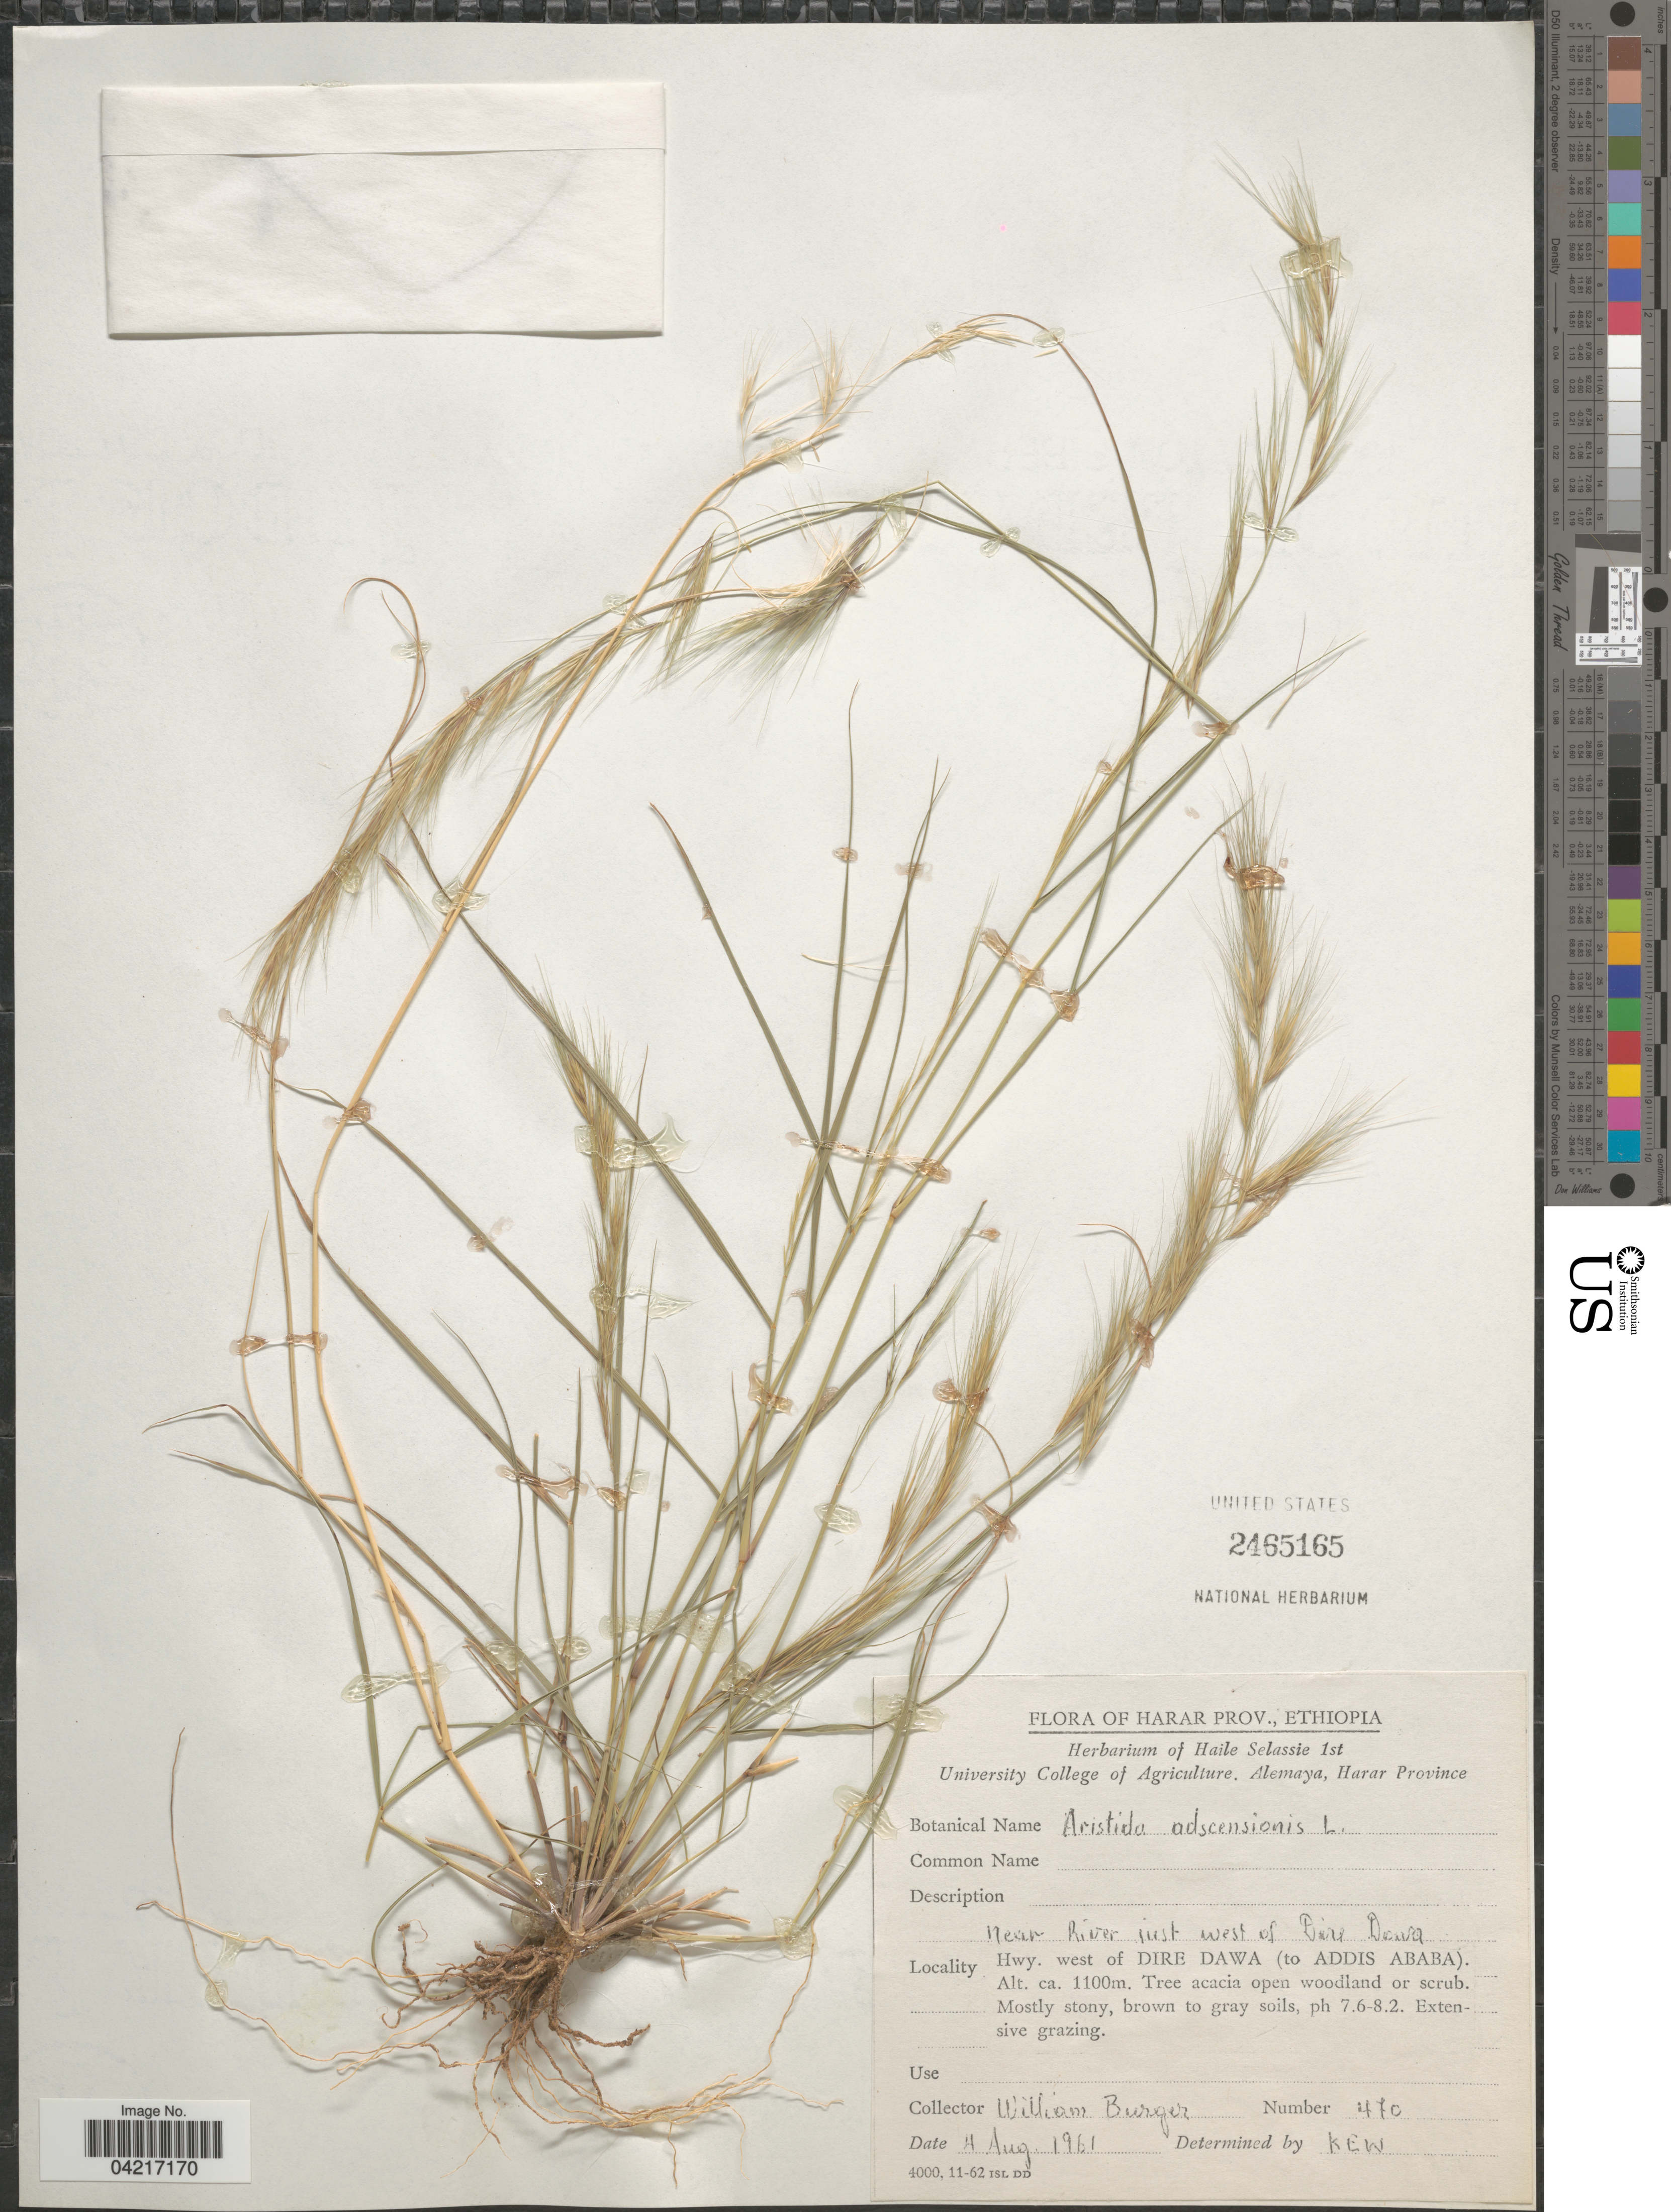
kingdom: Plantae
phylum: Tracheophyta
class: Liliopsida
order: Poales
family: Poaceae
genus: Aristida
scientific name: Aristida adscensionis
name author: L.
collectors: W. Burger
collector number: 470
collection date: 1961-08-04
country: Ethiopia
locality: Harar Prov. Near River just west of Dire Dawa. Hwy. west of Dire Dawa (to Addis Ababa).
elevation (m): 1100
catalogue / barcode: US 2465165